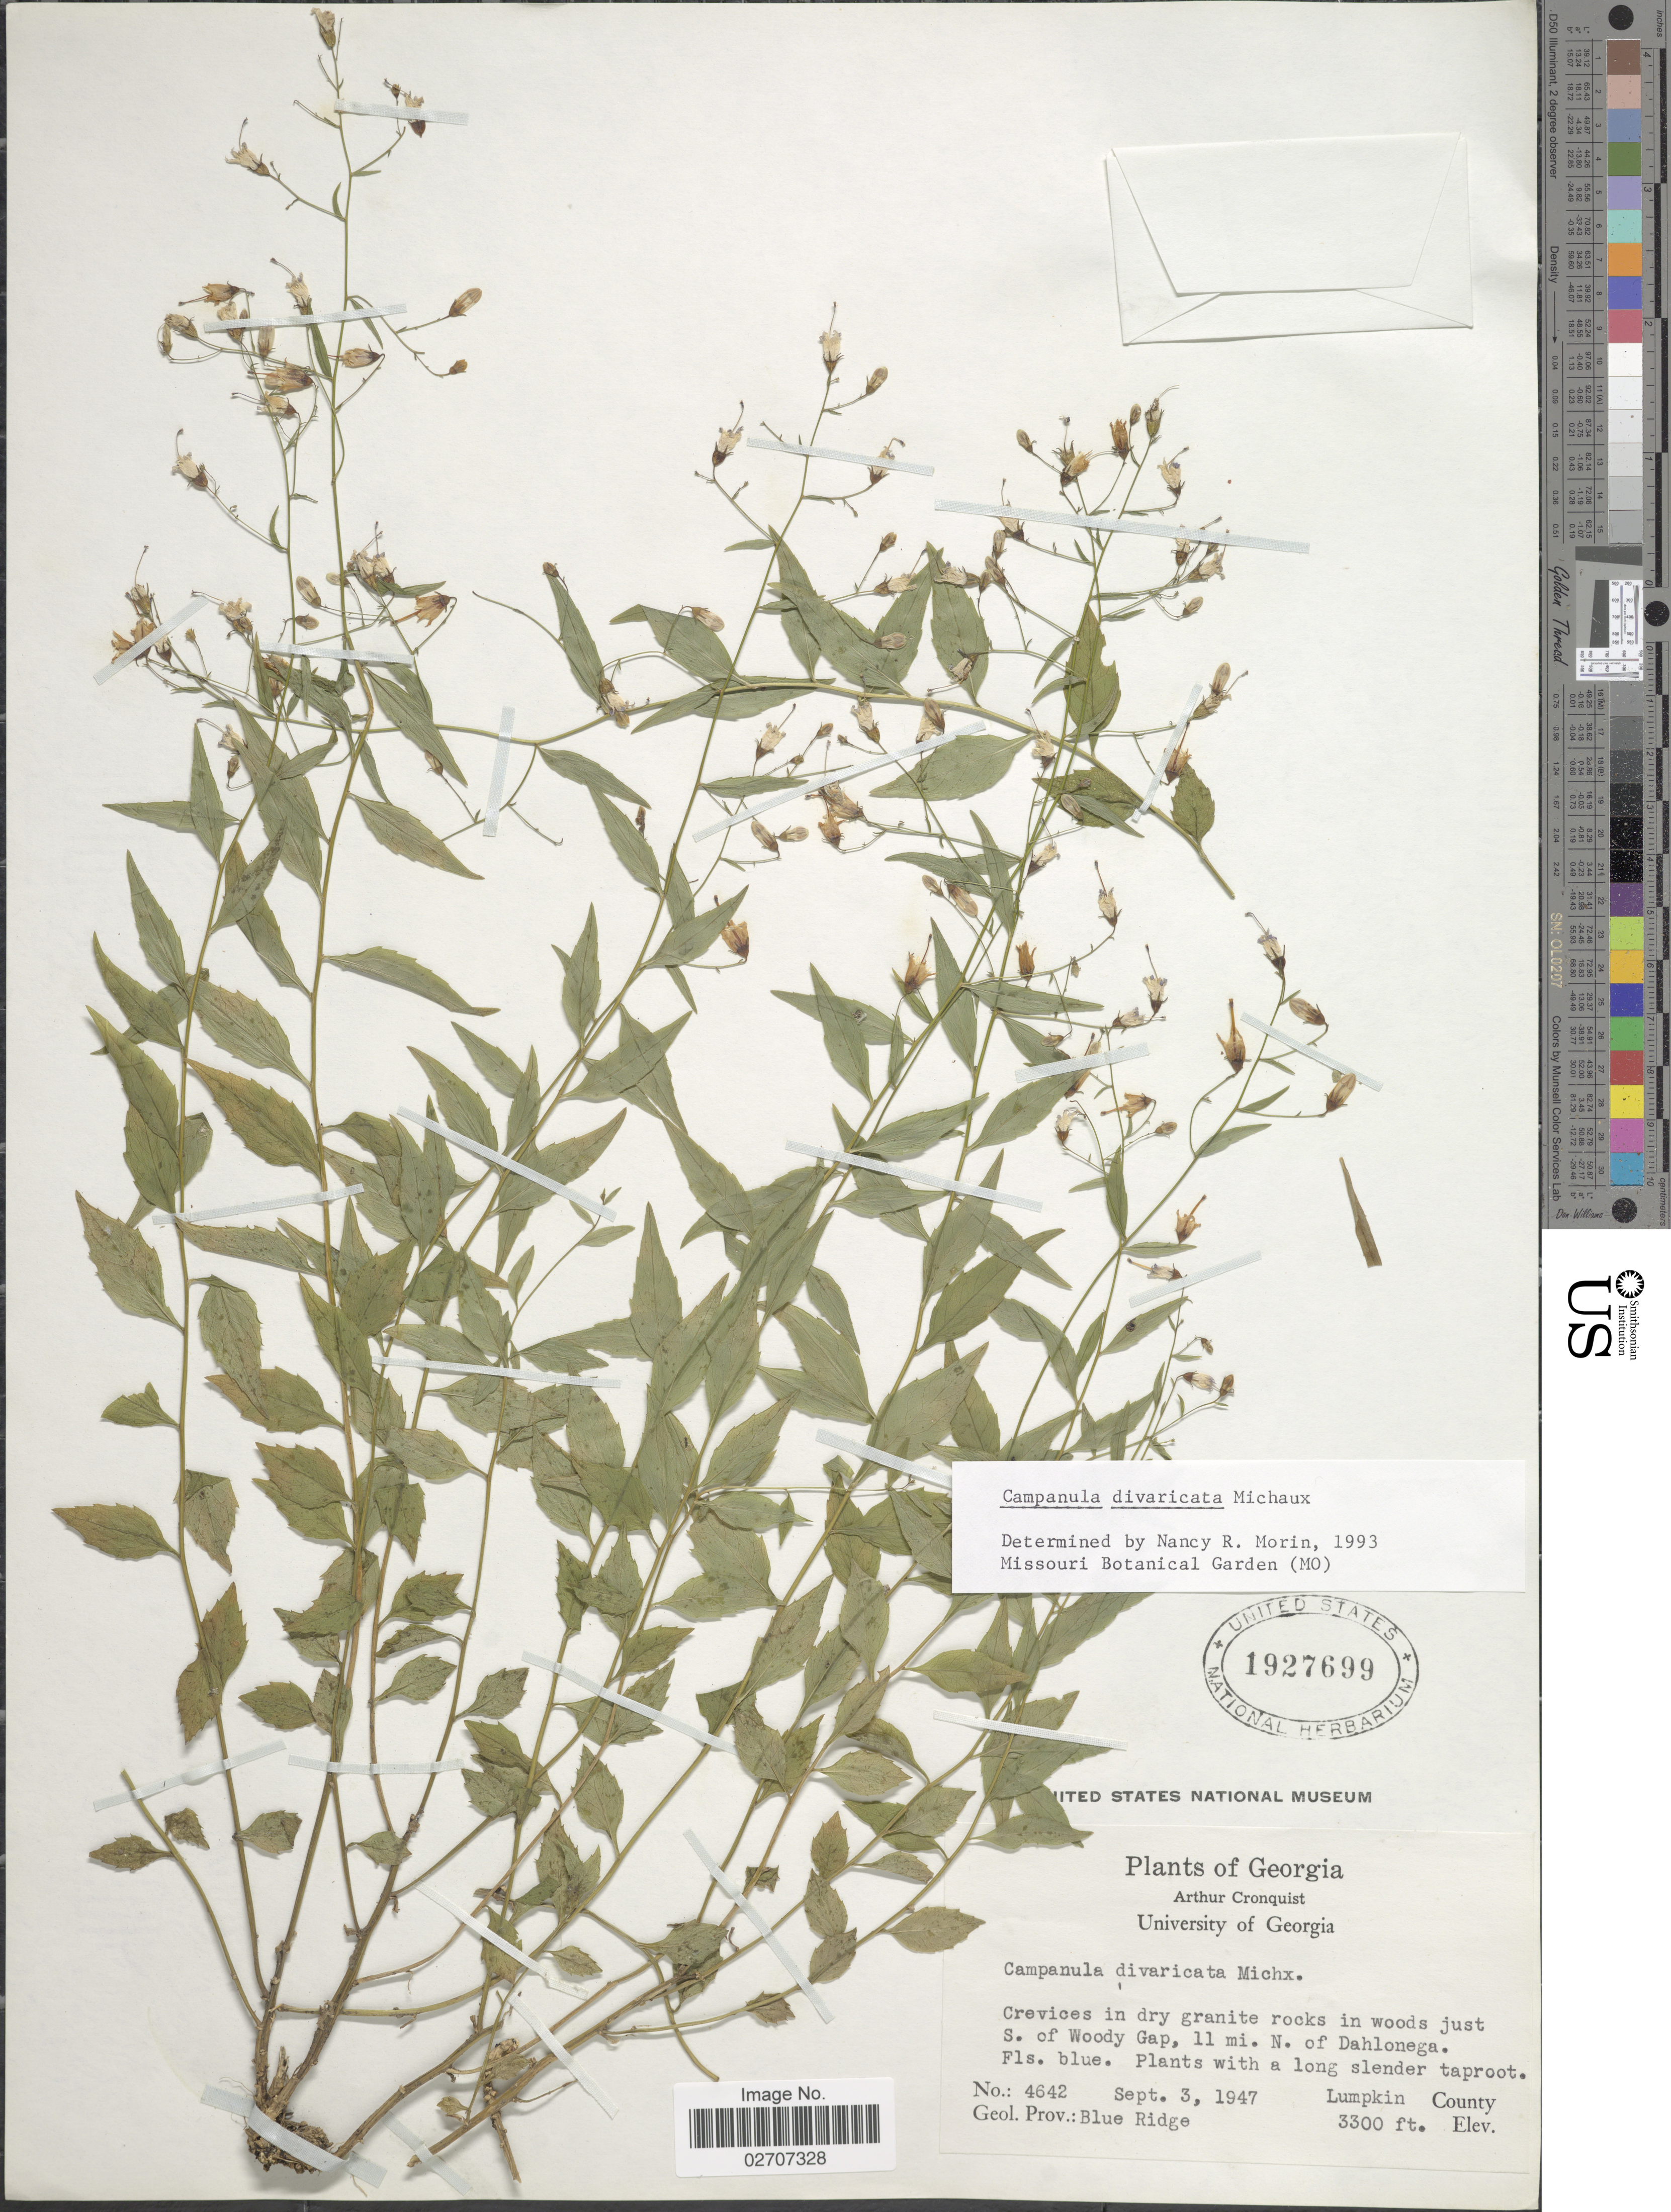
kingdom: Plantae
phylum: Tracheophyta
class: Magnoliopsida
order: Asterales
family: Campanulaceae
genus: Campanula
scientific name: Campanula divaricata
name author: Michx.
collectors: A. J. Cronquist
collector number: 4642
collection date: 1947-09-03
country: United States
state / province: Georgia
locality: Crevices in dry granitic rocks in woods just S. of Woody Gap, 11 mi. N. of Dahlonega, Lumpkin County, Blue Ridge.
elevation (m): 1006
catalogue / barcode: US 1927699